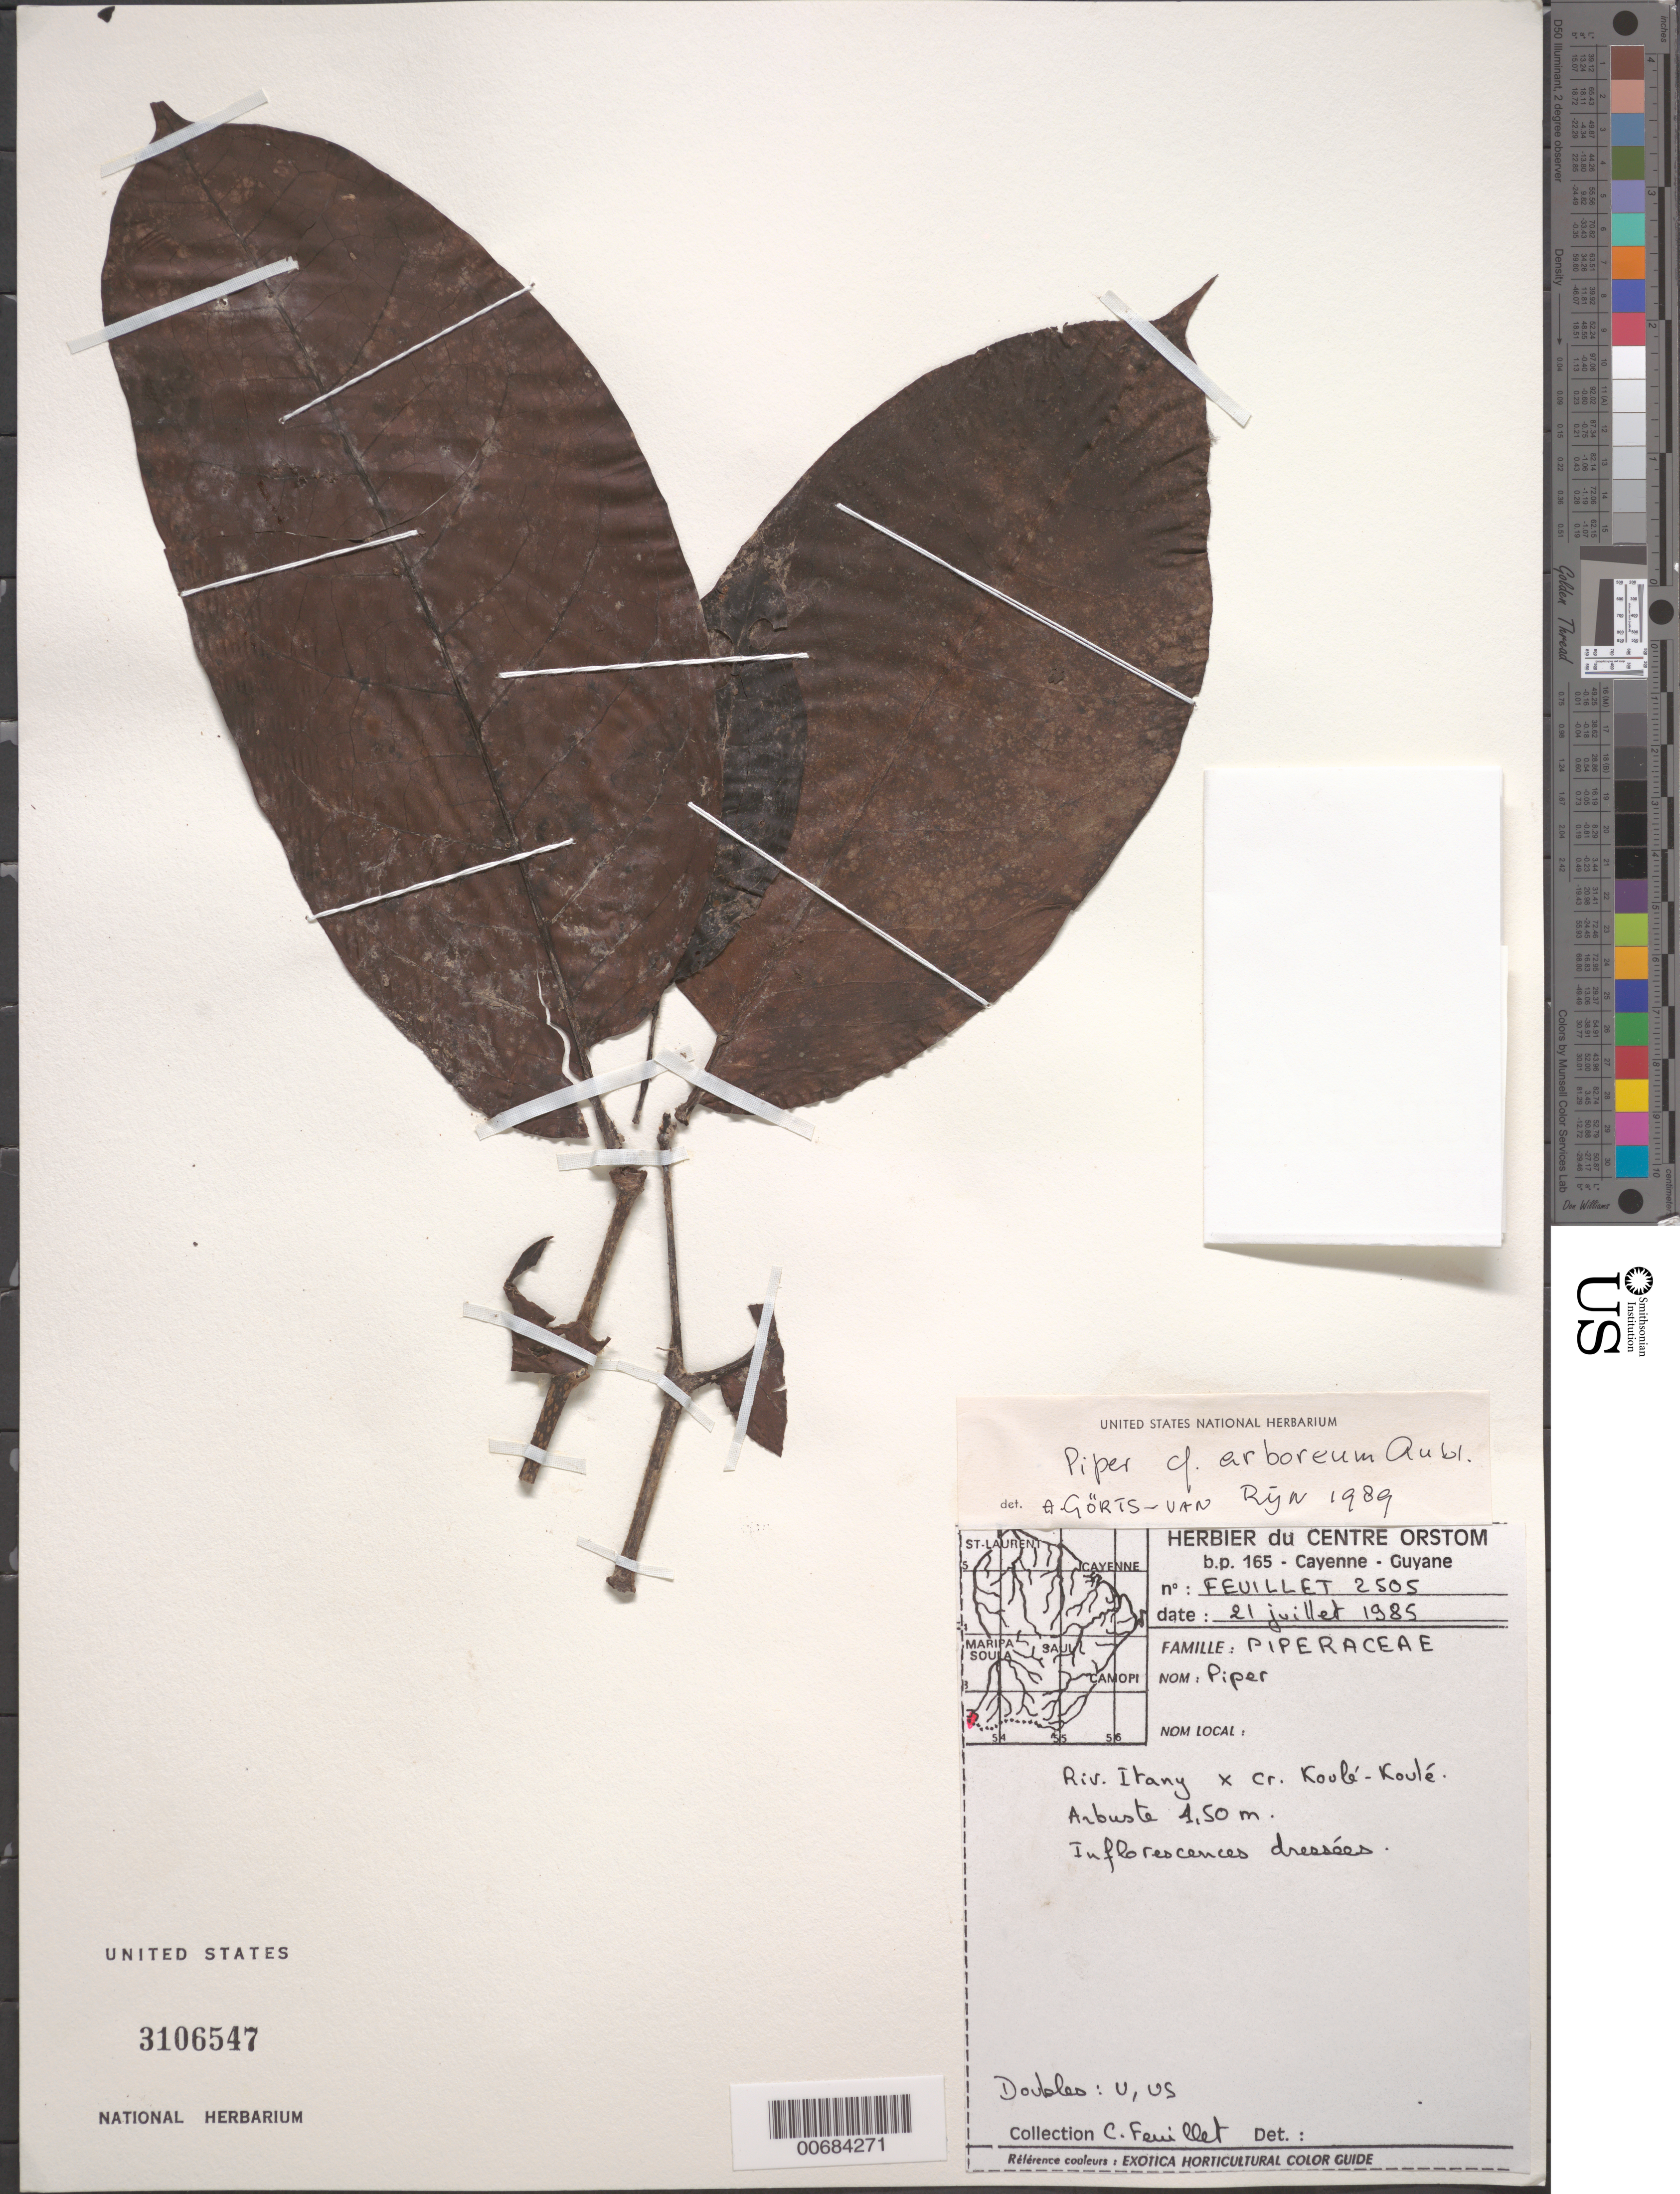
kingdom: Plantae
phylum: Tracheophyta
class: Magnoliopsida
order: Piperales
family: Piperaceae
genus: Piper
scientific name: Piper arboreum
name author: Aubl.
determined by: Görts-van Rijn, A. R. A.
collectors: C. Feuillet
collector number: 2505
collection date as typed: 21 Jul 1985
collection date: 1985-07-21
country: French Guiana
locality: Rivière Itany, confluent avec de la crique Koulé-Koulé, Monts Tumuc-Humac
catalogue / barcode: US 3106547